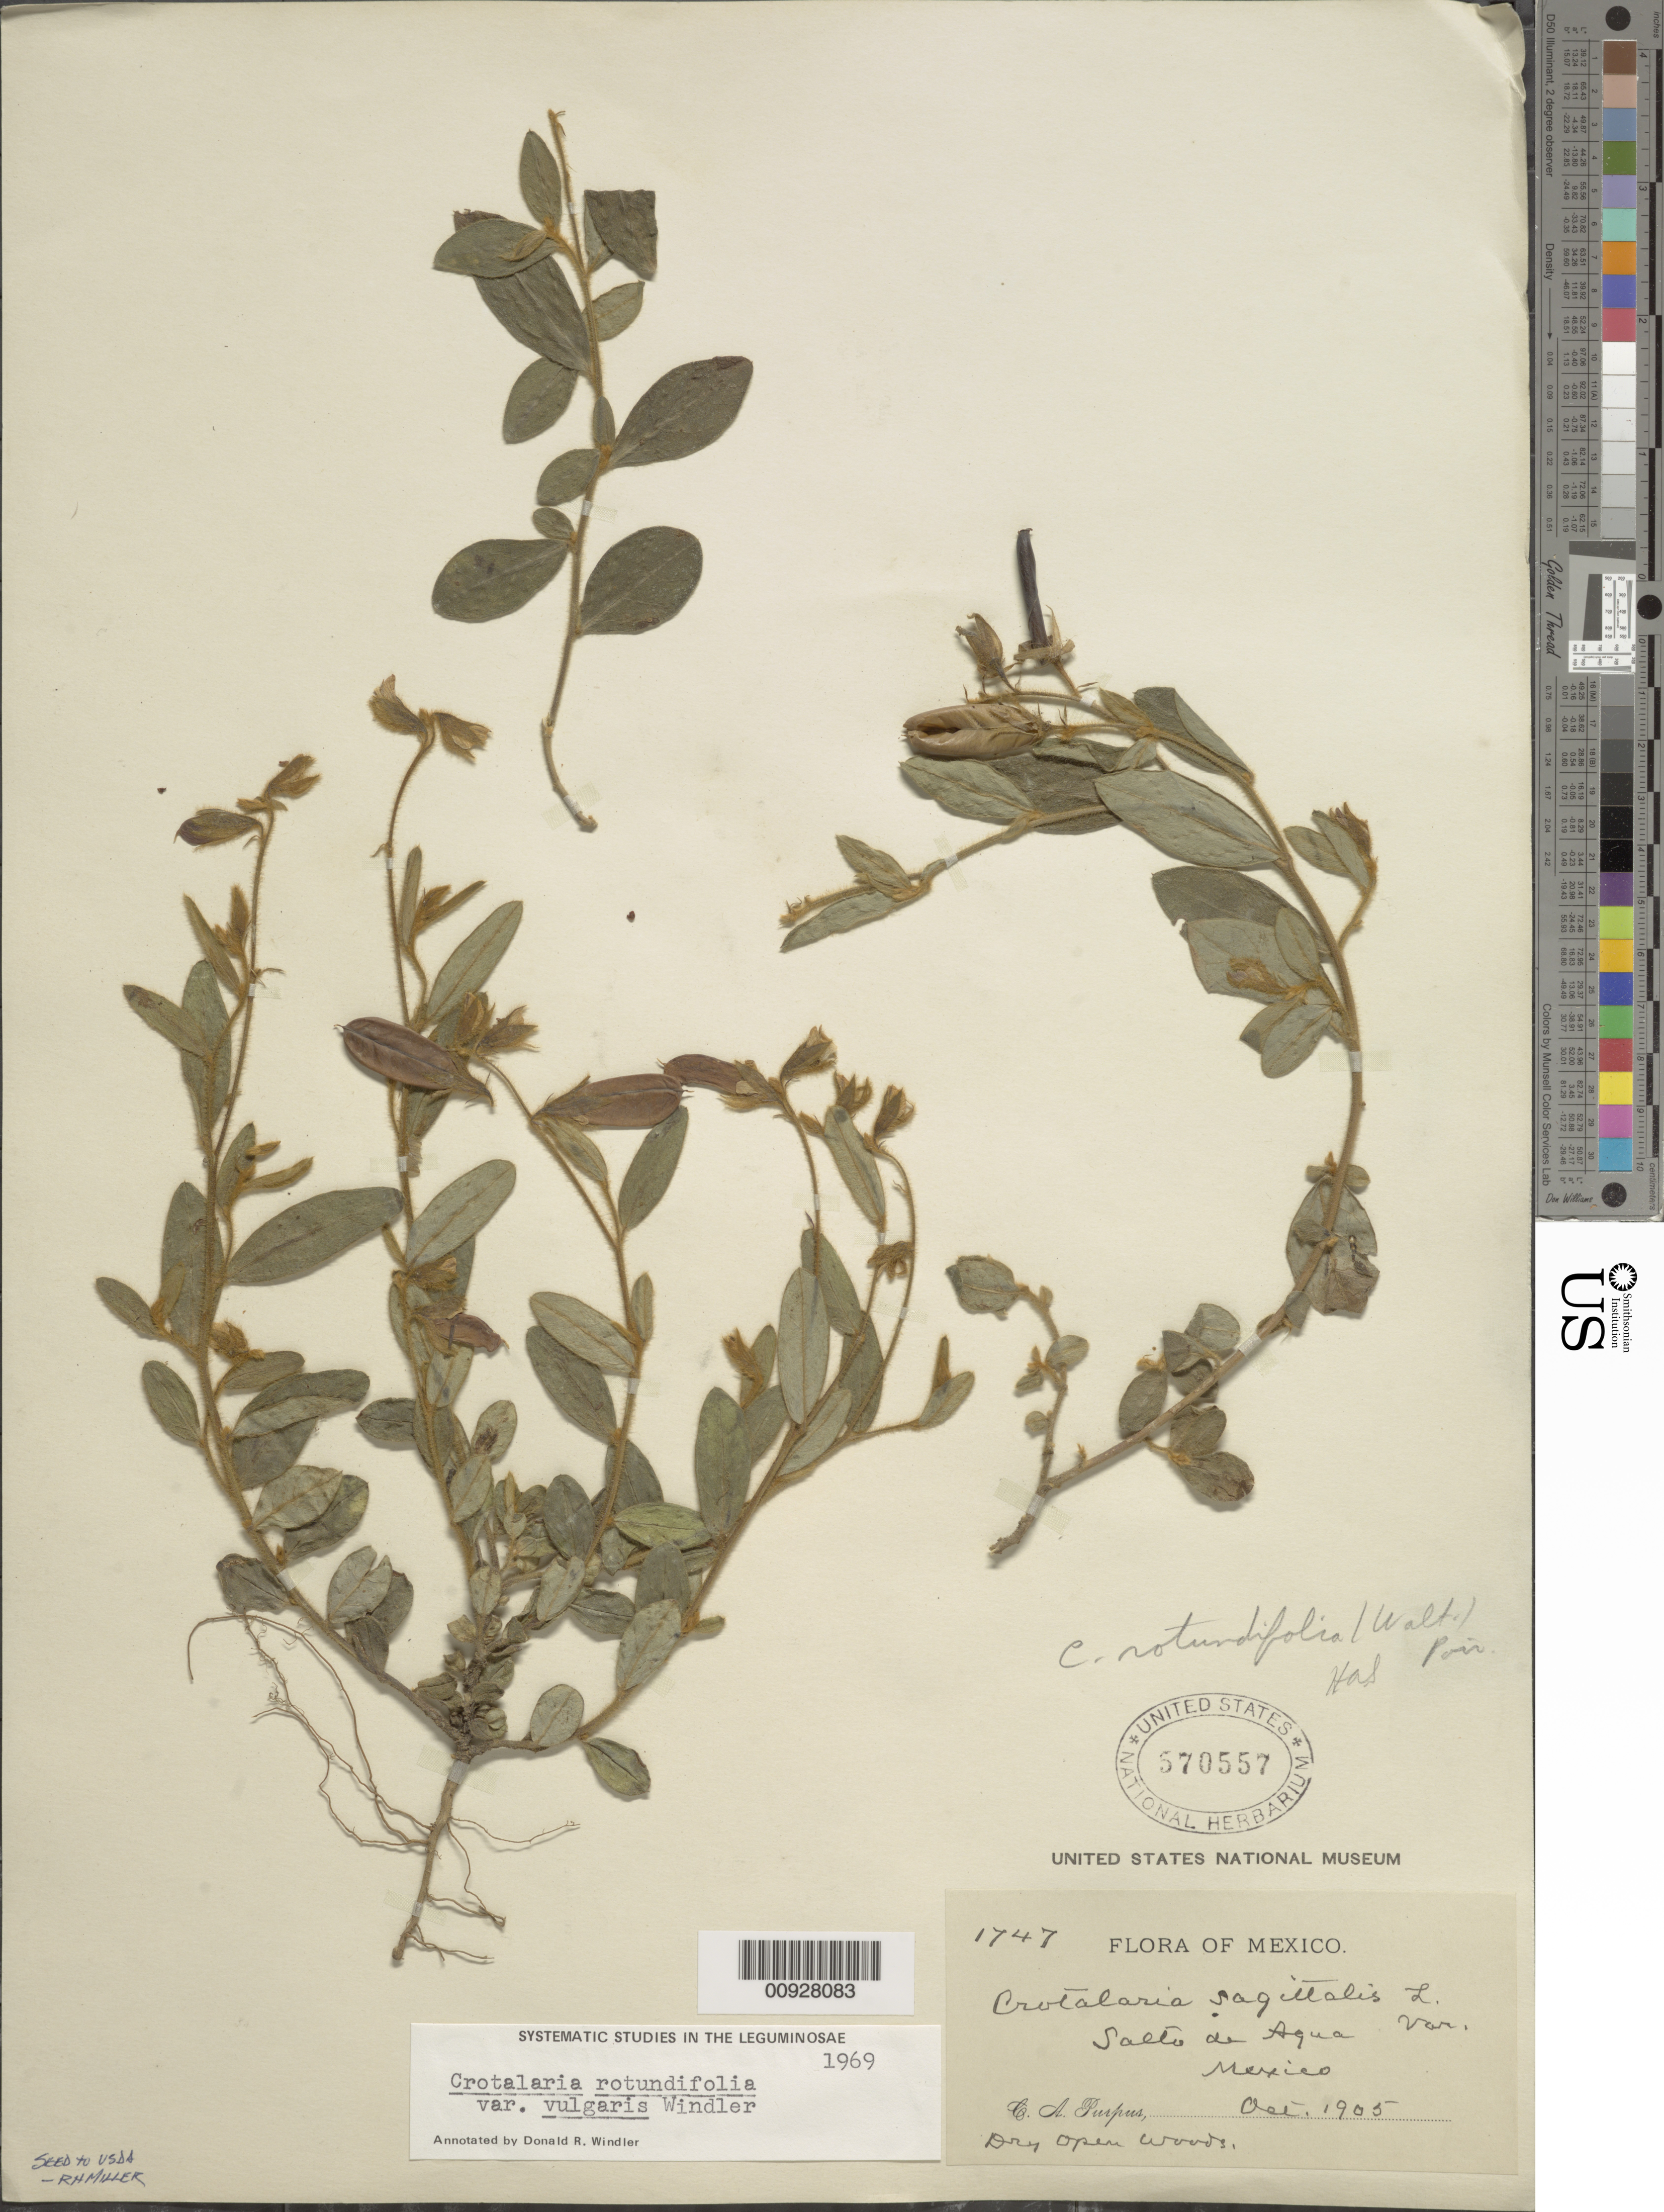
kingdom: Plantae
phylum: Tracheophyta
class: Magnoliopsida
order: Fabales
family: Fabaceae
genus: Crotalaria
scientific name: Crotalaria rotundifolia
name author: Walter ex J.F. Gmel.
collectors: C. A. Purpus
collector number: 1747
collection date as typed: Oct 1905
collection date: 1905-10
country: Mexico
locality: Salto de Agua.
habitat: Dry open woods.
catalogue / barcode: US 570557